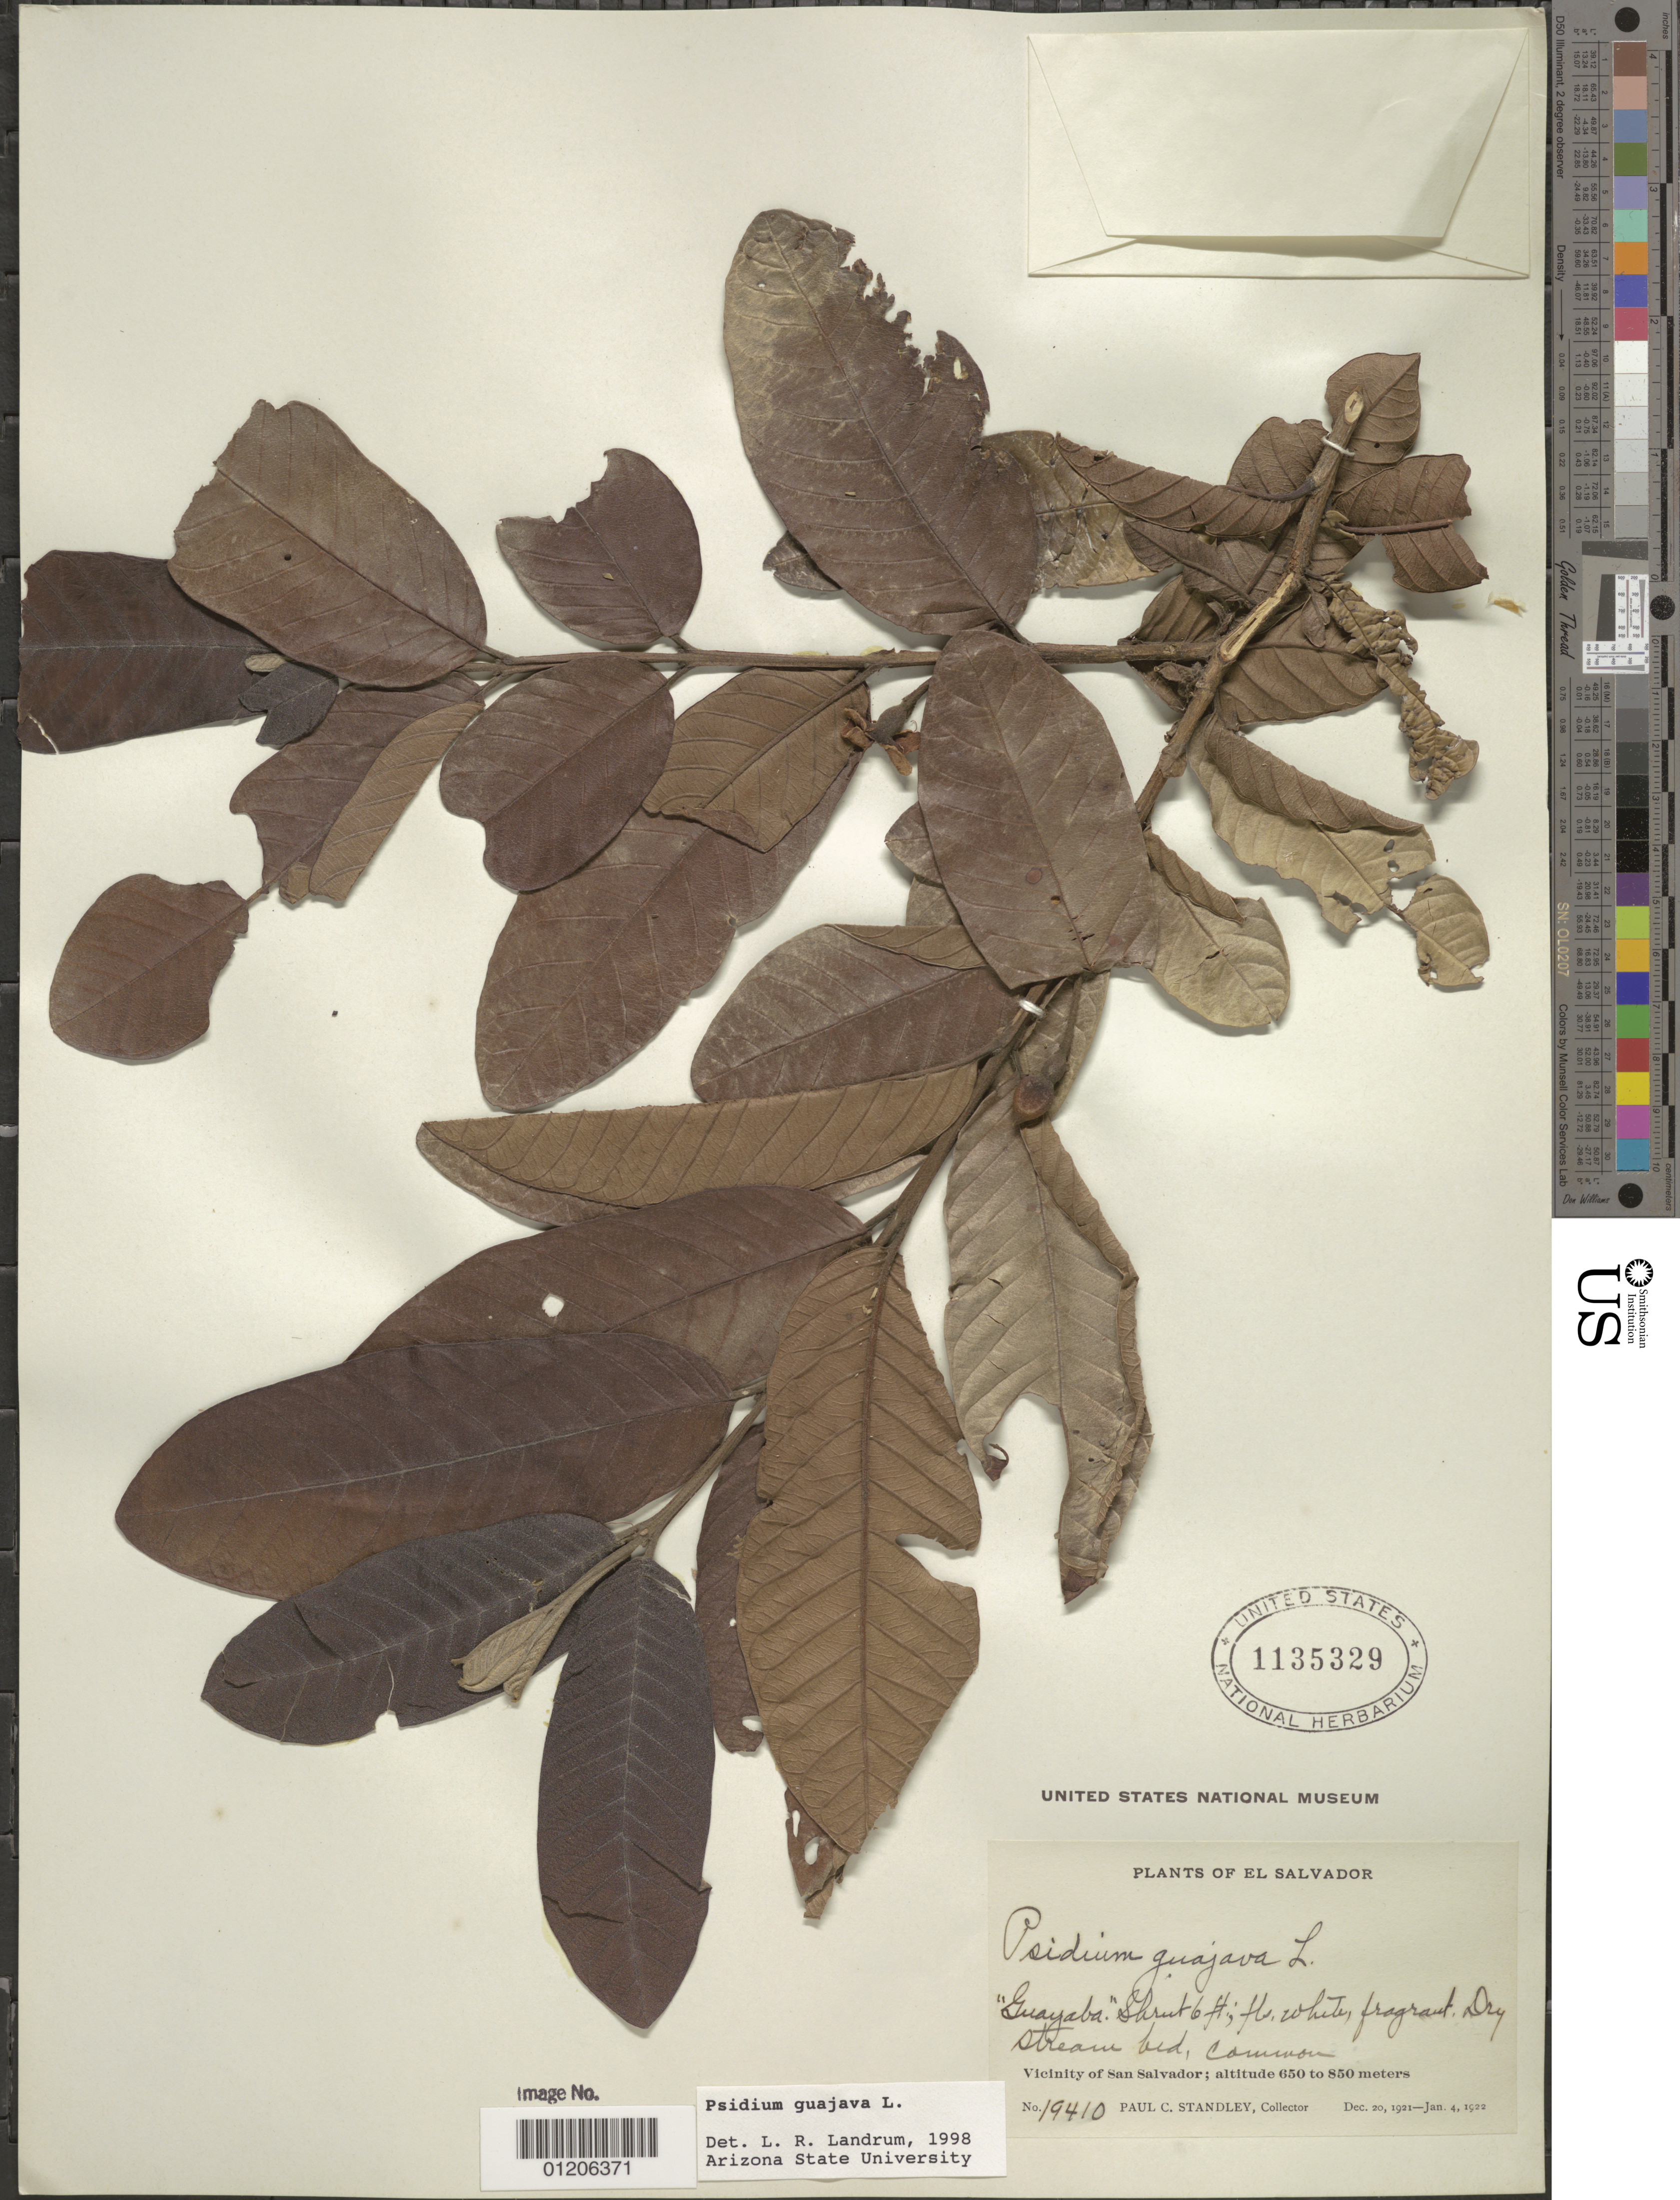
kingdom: Plantae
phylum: Tracheophyta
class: Magnoliopsida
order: Myrtales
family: Myrtaceae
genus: Psidium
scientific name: Psidium guajava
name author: L.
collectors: P. C. Standley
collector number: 19410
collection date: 1921-12-20/1922-01-04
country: El Salvador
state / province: San Salvador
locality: Vicinity of San Salvador.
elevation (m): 650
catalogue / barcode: US 1135329